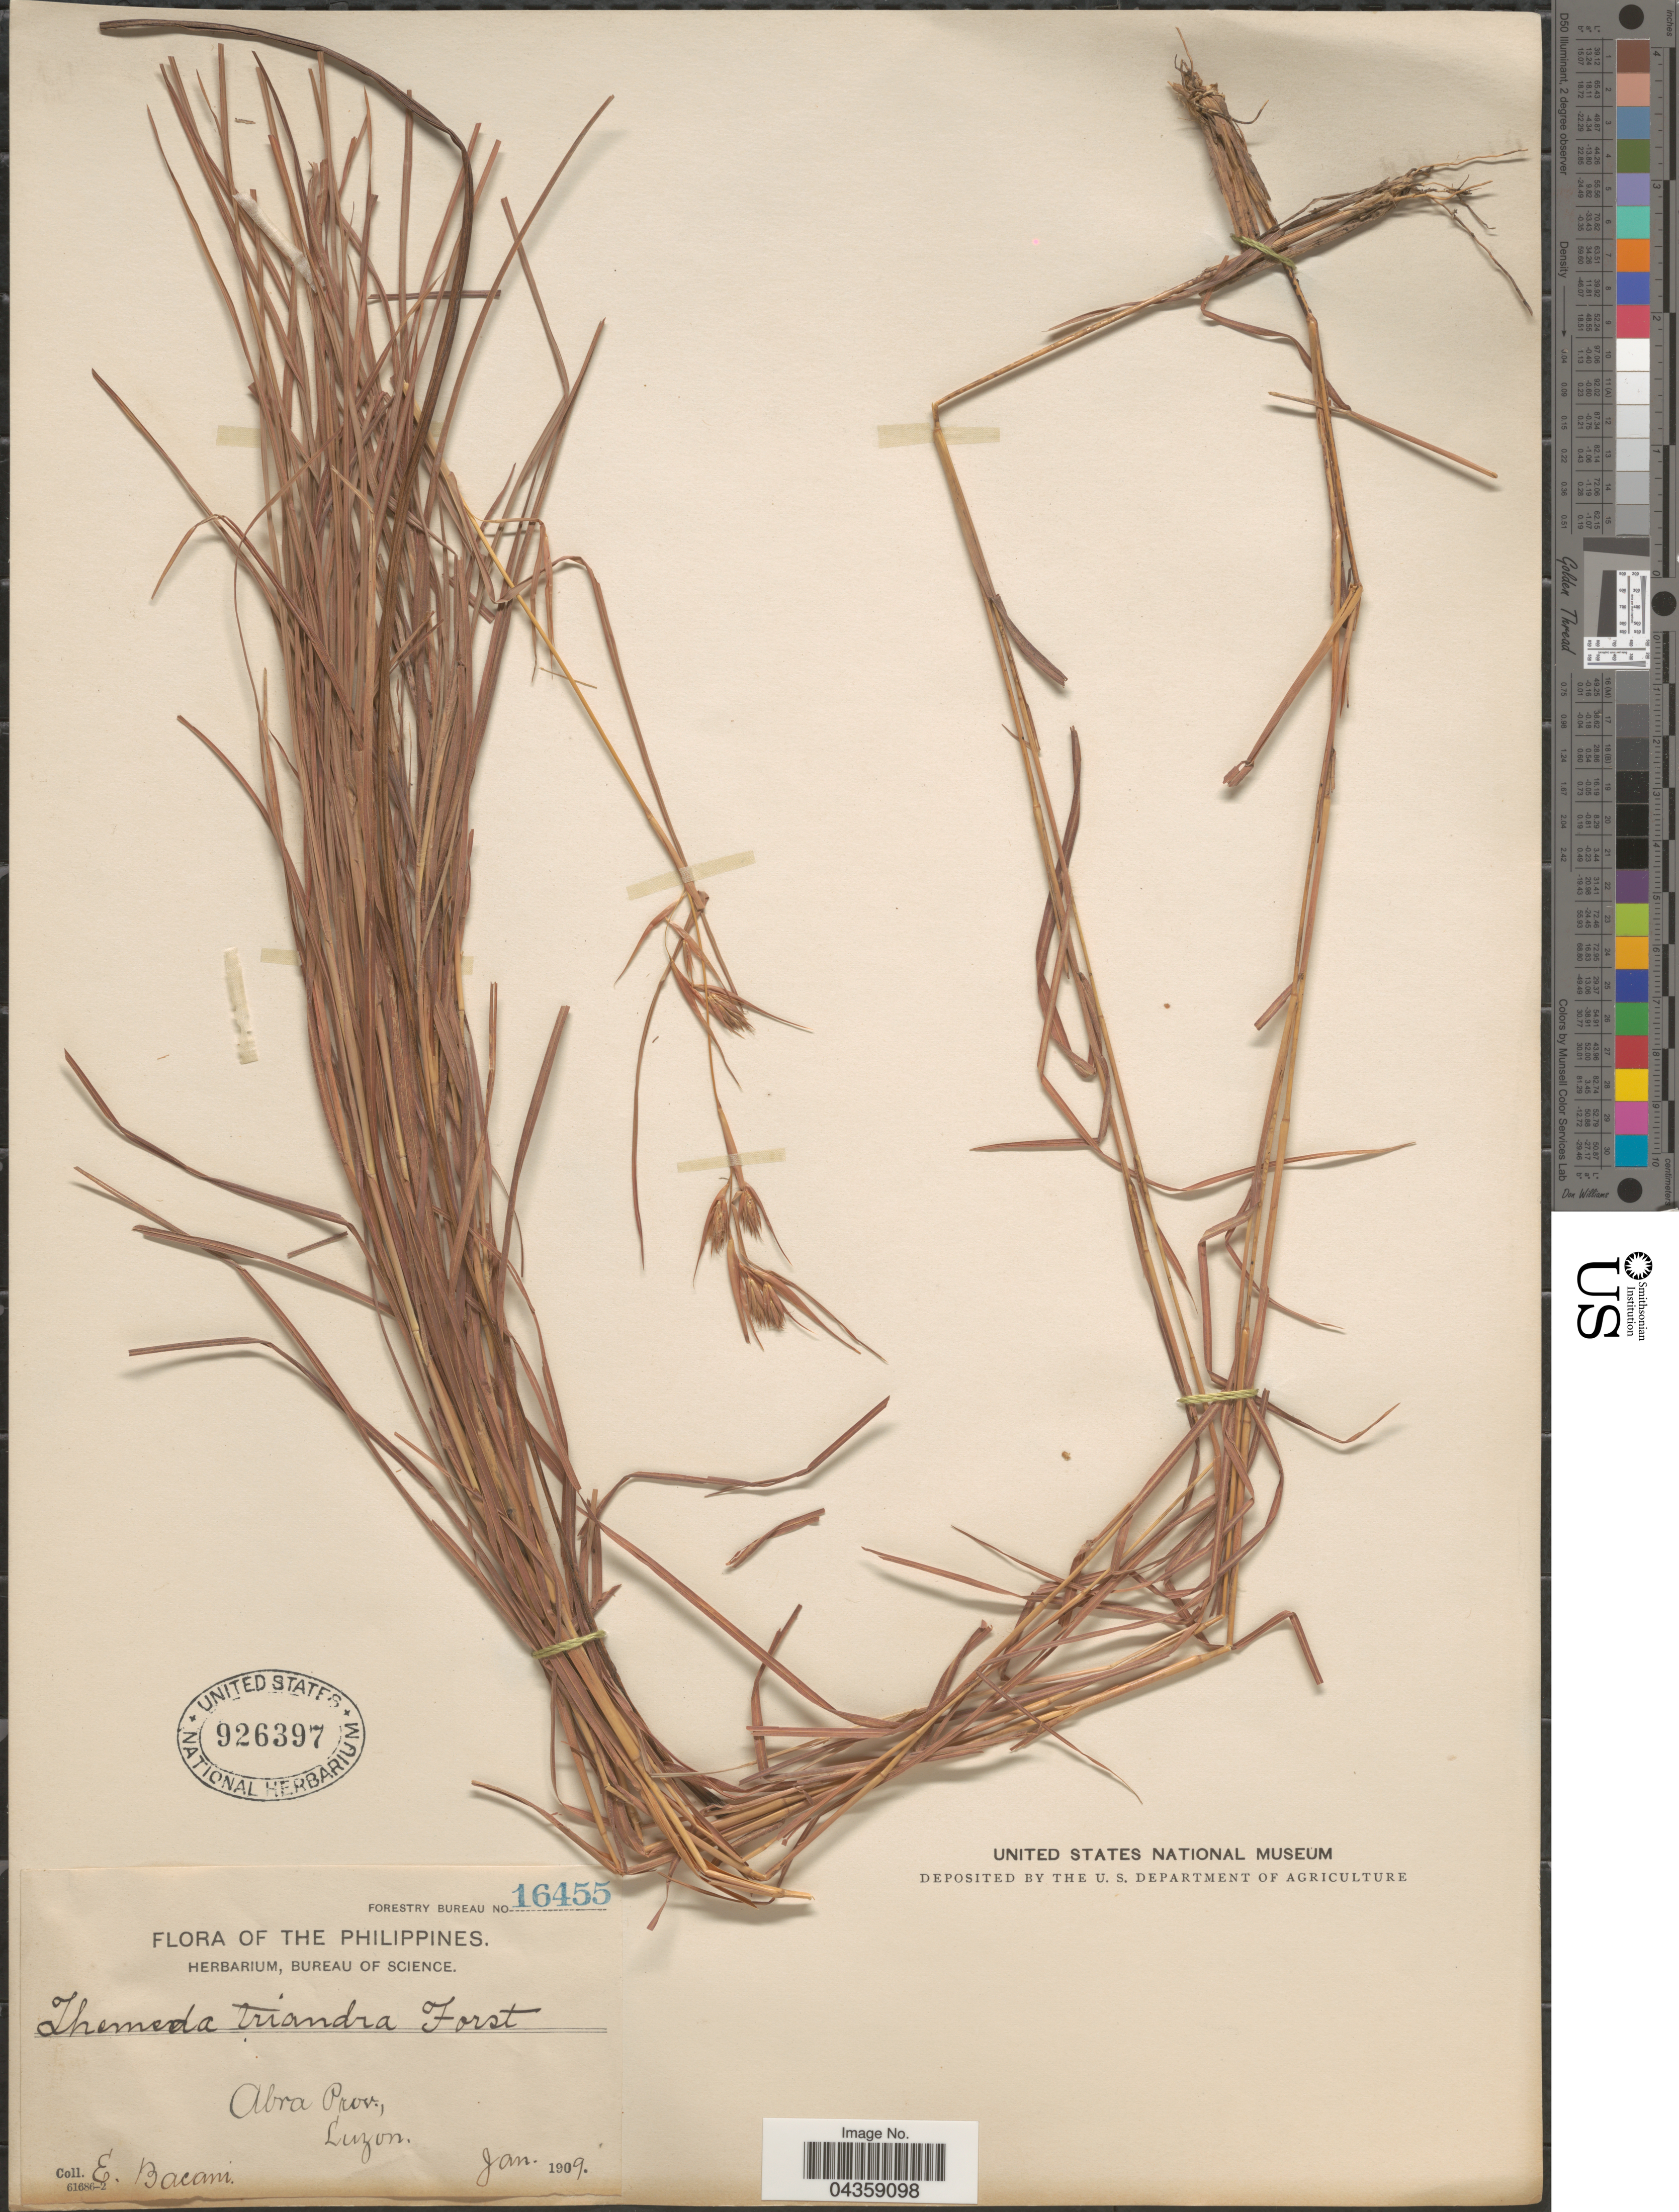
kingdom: Plantae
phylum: Tracheophyta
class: Liliopsida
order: Poales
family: Poaceae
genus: Themeda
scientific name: Themeda triandra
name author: Forssk.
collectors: E. Bacani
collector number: Forestry Bureau 16455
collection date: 1909-01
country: Philippines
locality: Abra Prov., Luzon.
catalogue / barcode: US 926397